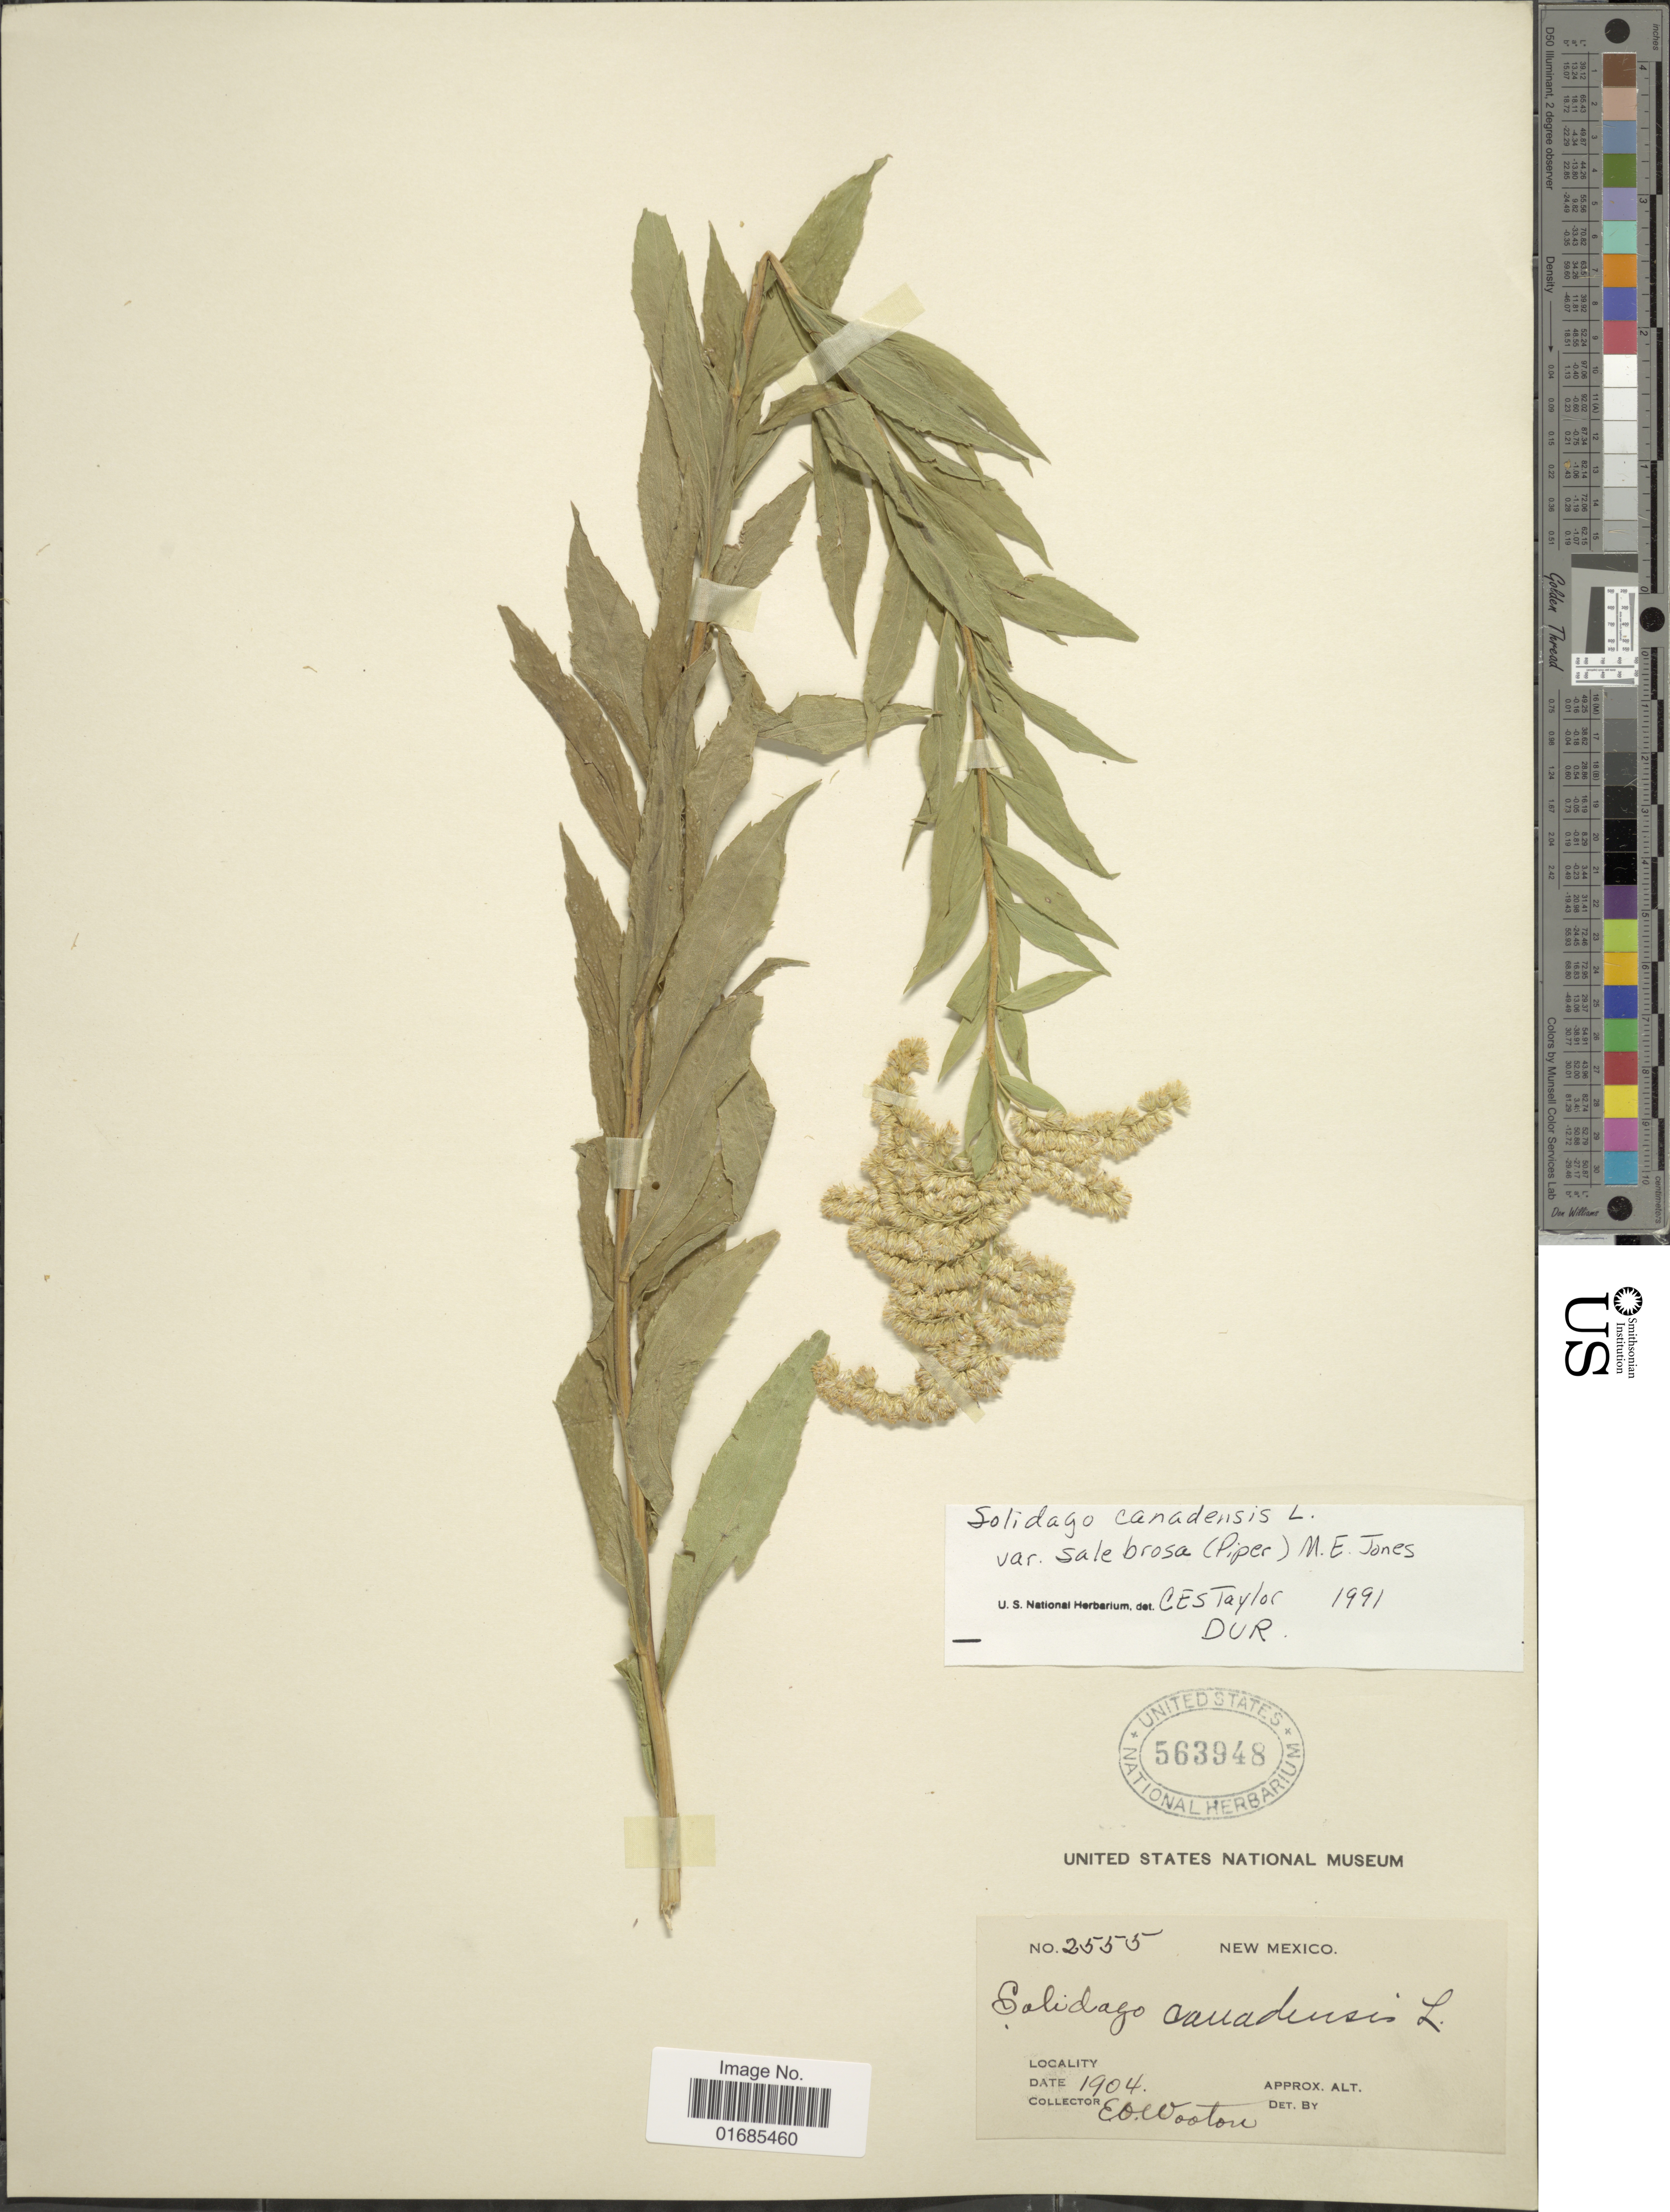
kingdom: Plantae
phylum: Tracheophyta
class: Magnoliopsida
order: Asterales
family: Asteraceae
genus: Solidago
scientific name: Solidago canadensis var. salebrosa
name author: (Piper) M.E. Jones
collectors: E. O. Wooton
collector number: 2555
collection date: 1904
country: United States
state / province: New Mexico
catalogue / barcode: US 563948